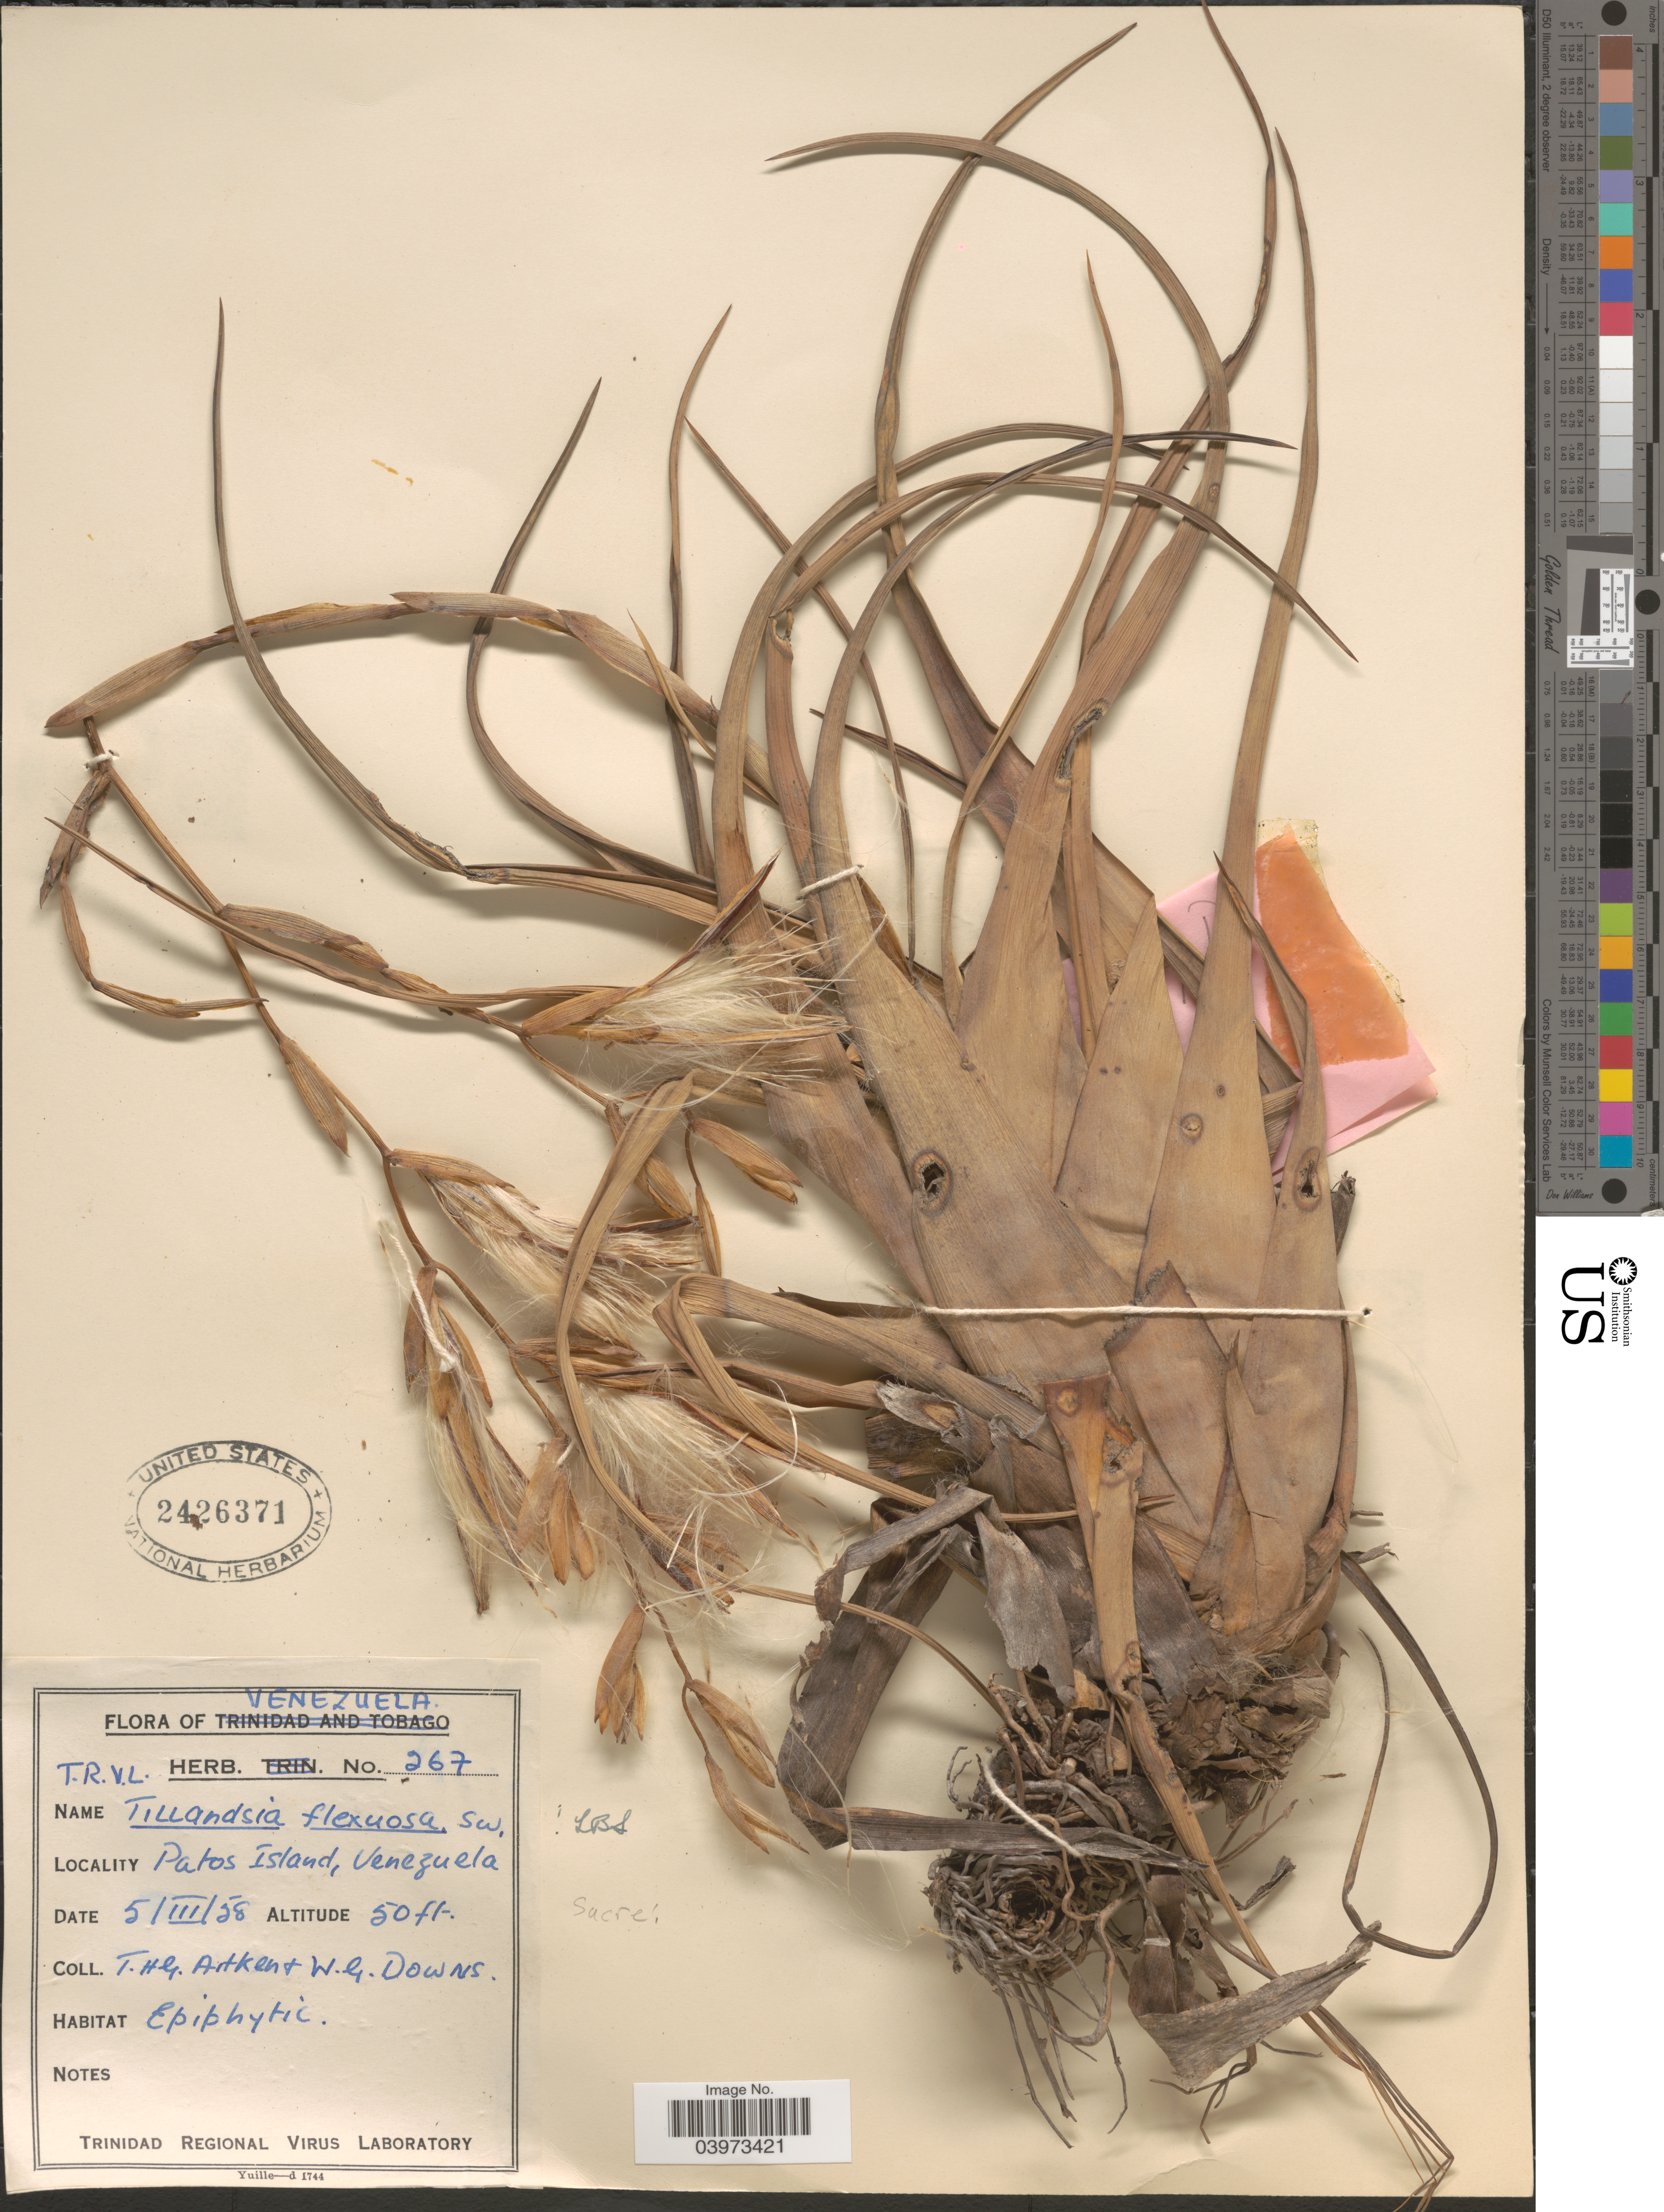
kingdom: Plantae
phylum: Tracheophyta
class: Liliopsida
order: Poales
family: Bromeliaceae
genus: Tillandsia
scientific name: Tillandsia flexuosa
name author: Sw.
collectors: T. Aitken & W. G. Downs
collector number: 267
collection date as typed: Transcribed d/m/y: 5/3/58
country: Venezuela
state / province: Sucre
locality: Patos Island.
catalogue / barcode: US 2426371